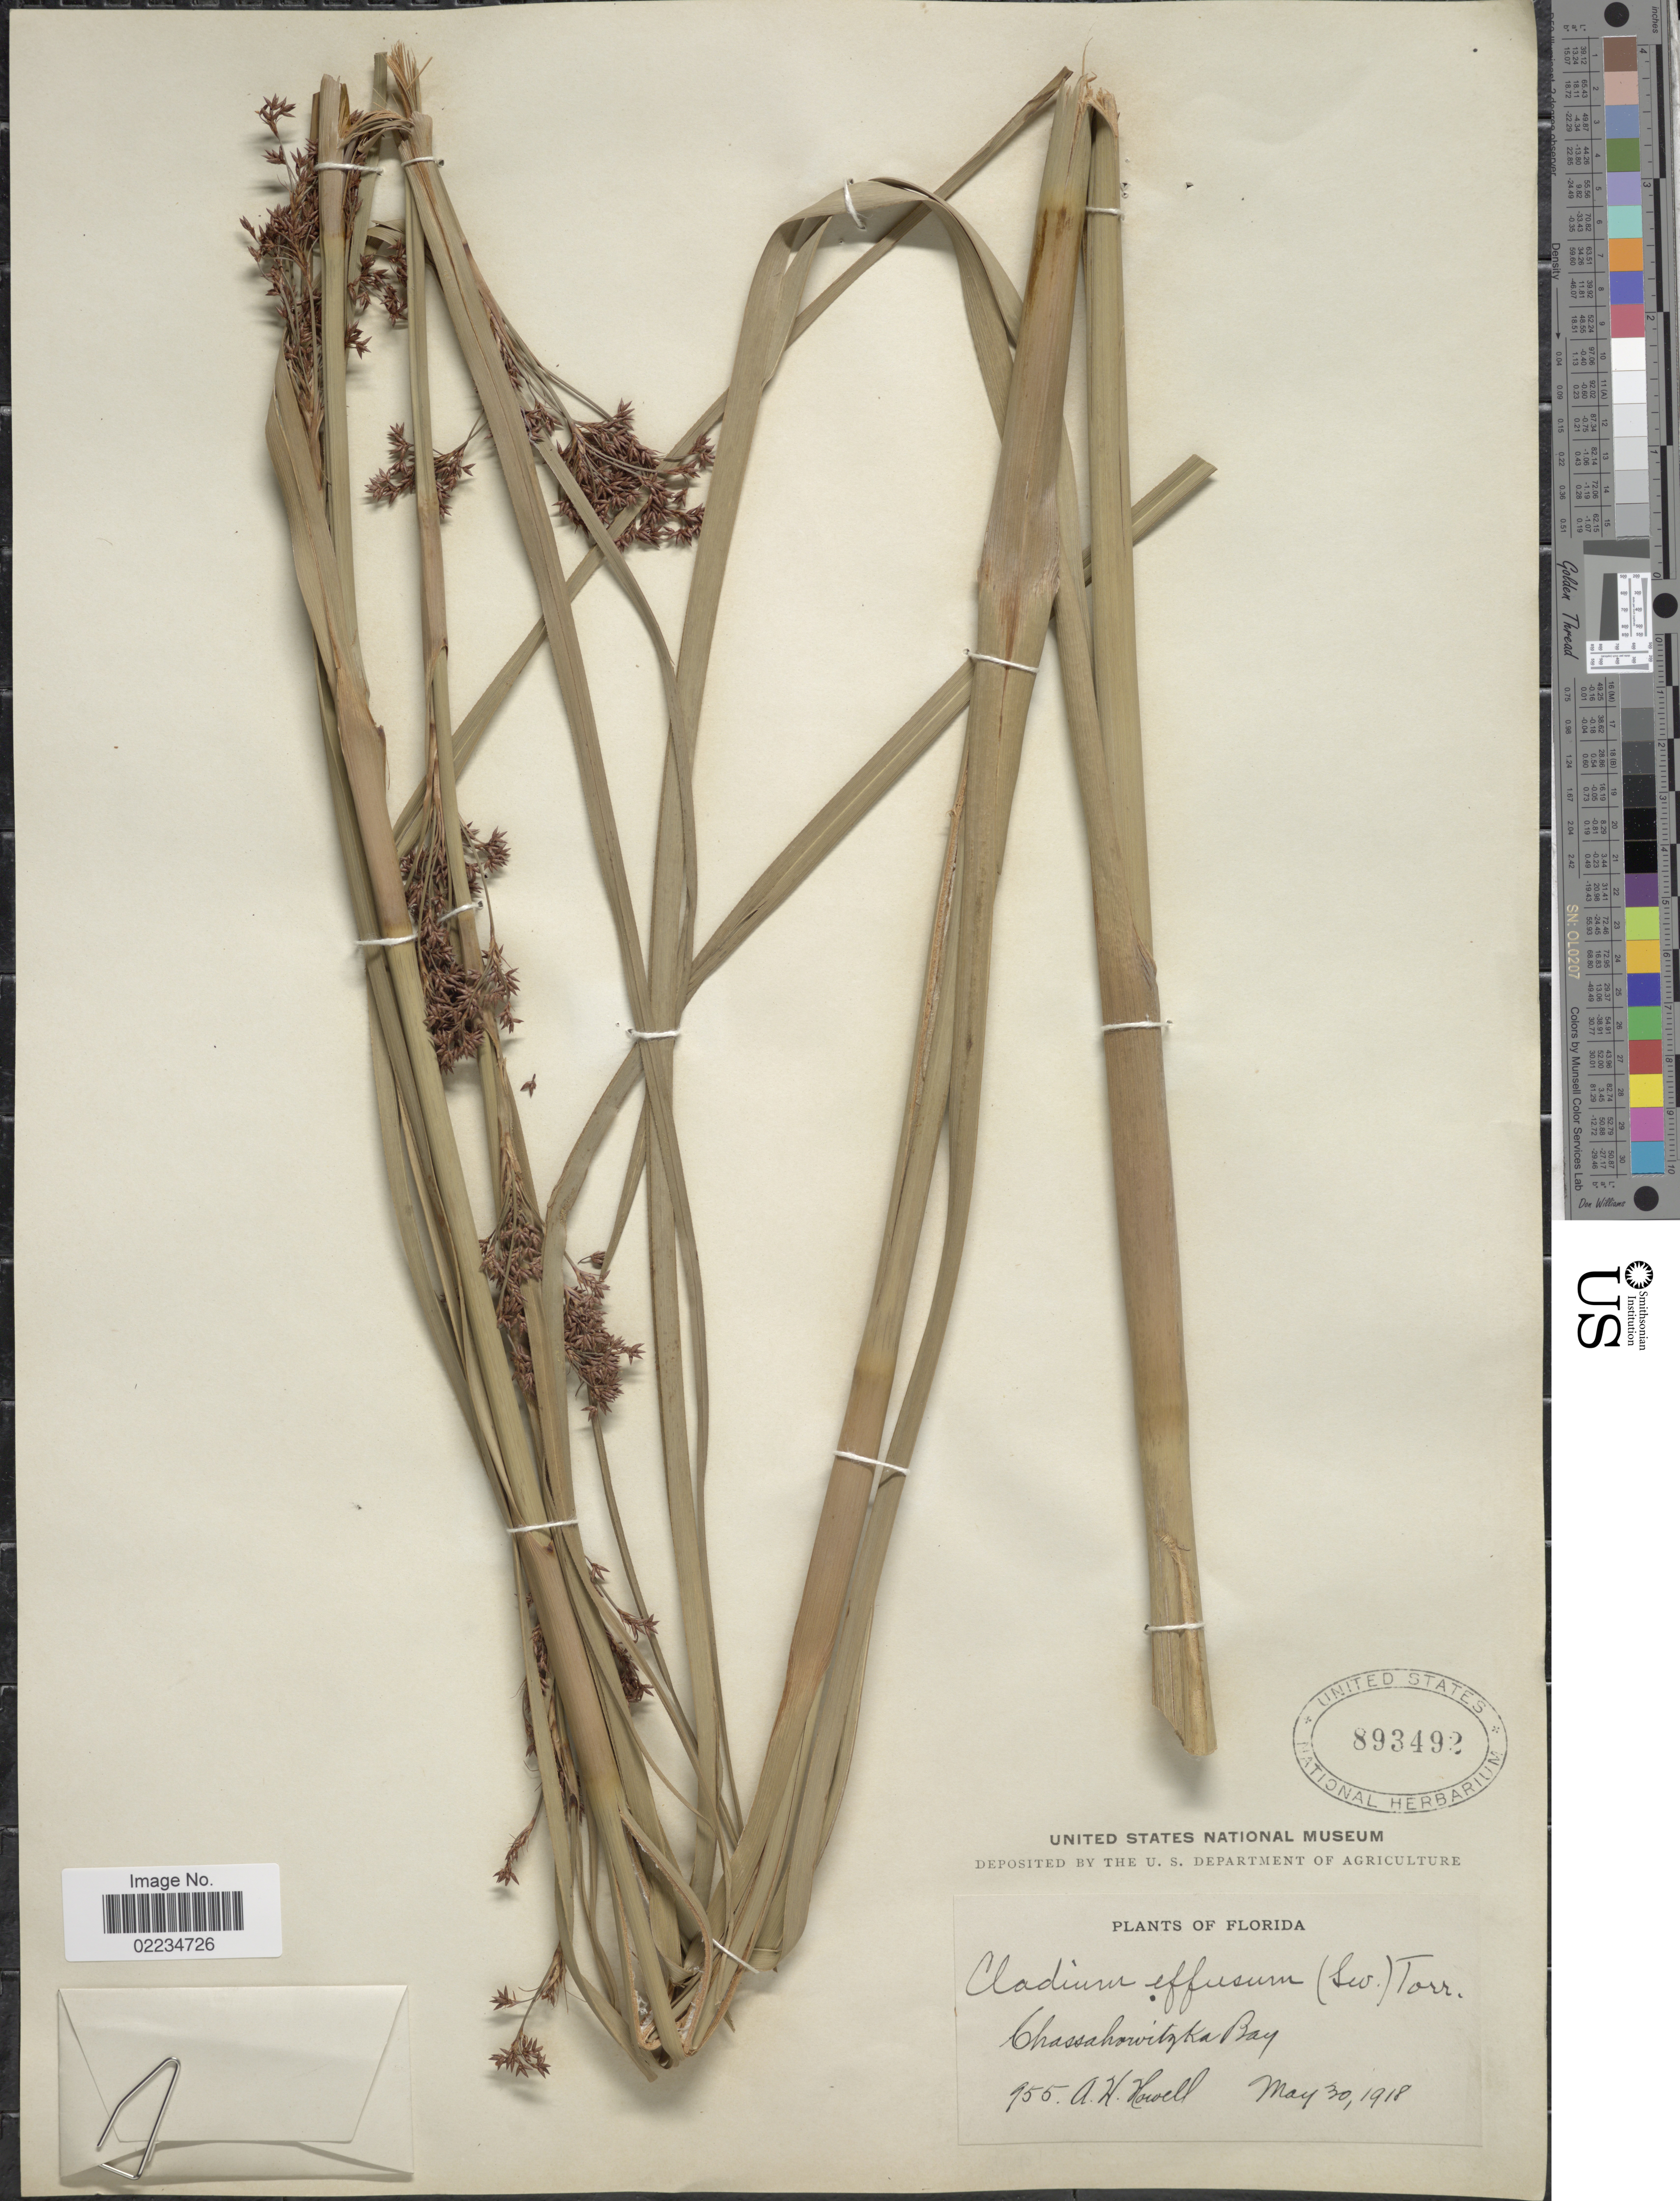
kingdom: Plantae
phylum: Tracheophyta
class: Liliopsida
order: Poales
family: Cyperaceae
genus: Cladium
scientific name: Cladium jamaicense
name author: Crantz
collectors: A. Howell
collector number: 955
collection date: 1918-05-30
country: United States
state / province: Florida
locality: Chassahowitzka Bay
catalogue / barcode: US 893492